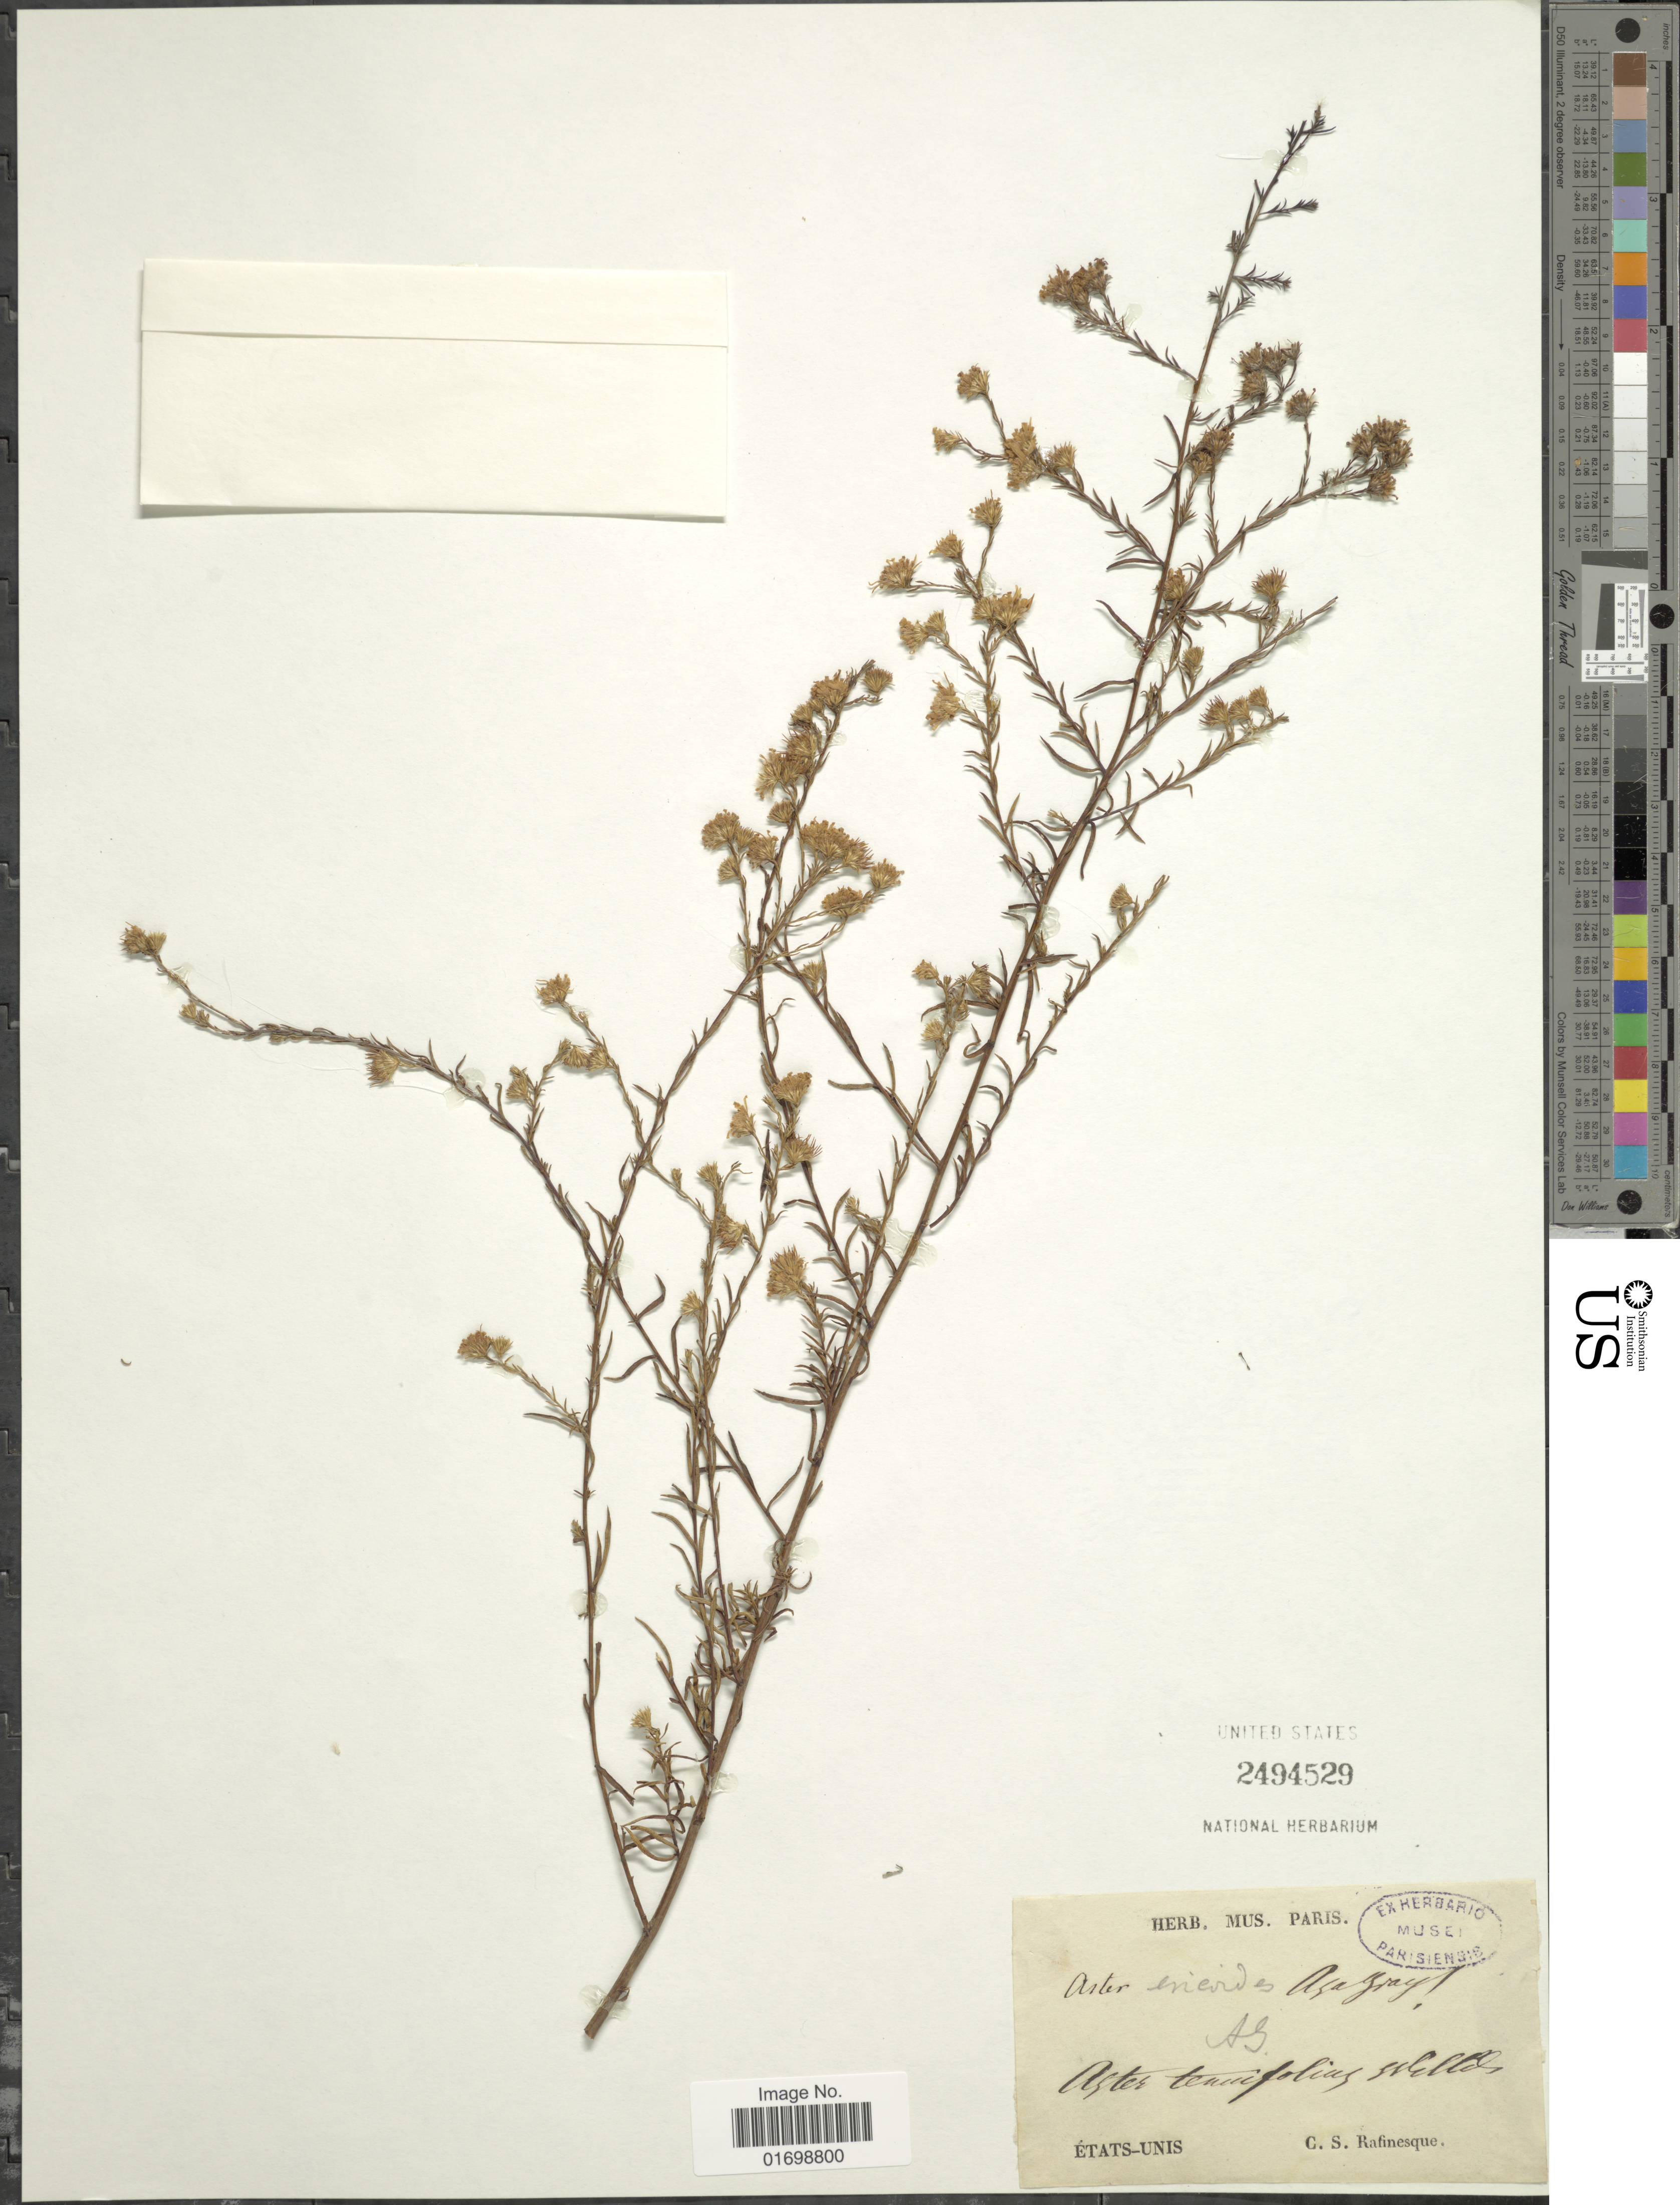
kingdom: Plantae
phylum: Tracheophyta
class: Magnoliopsida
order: Asterales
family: Asteraceae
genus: Symphyotrichum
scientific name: Symphyotrichum ericoides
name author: (L.) G.L. Nesom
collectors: C. S. Rafinesque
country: United States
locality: Etats-Unis.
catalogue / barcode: US 2494529